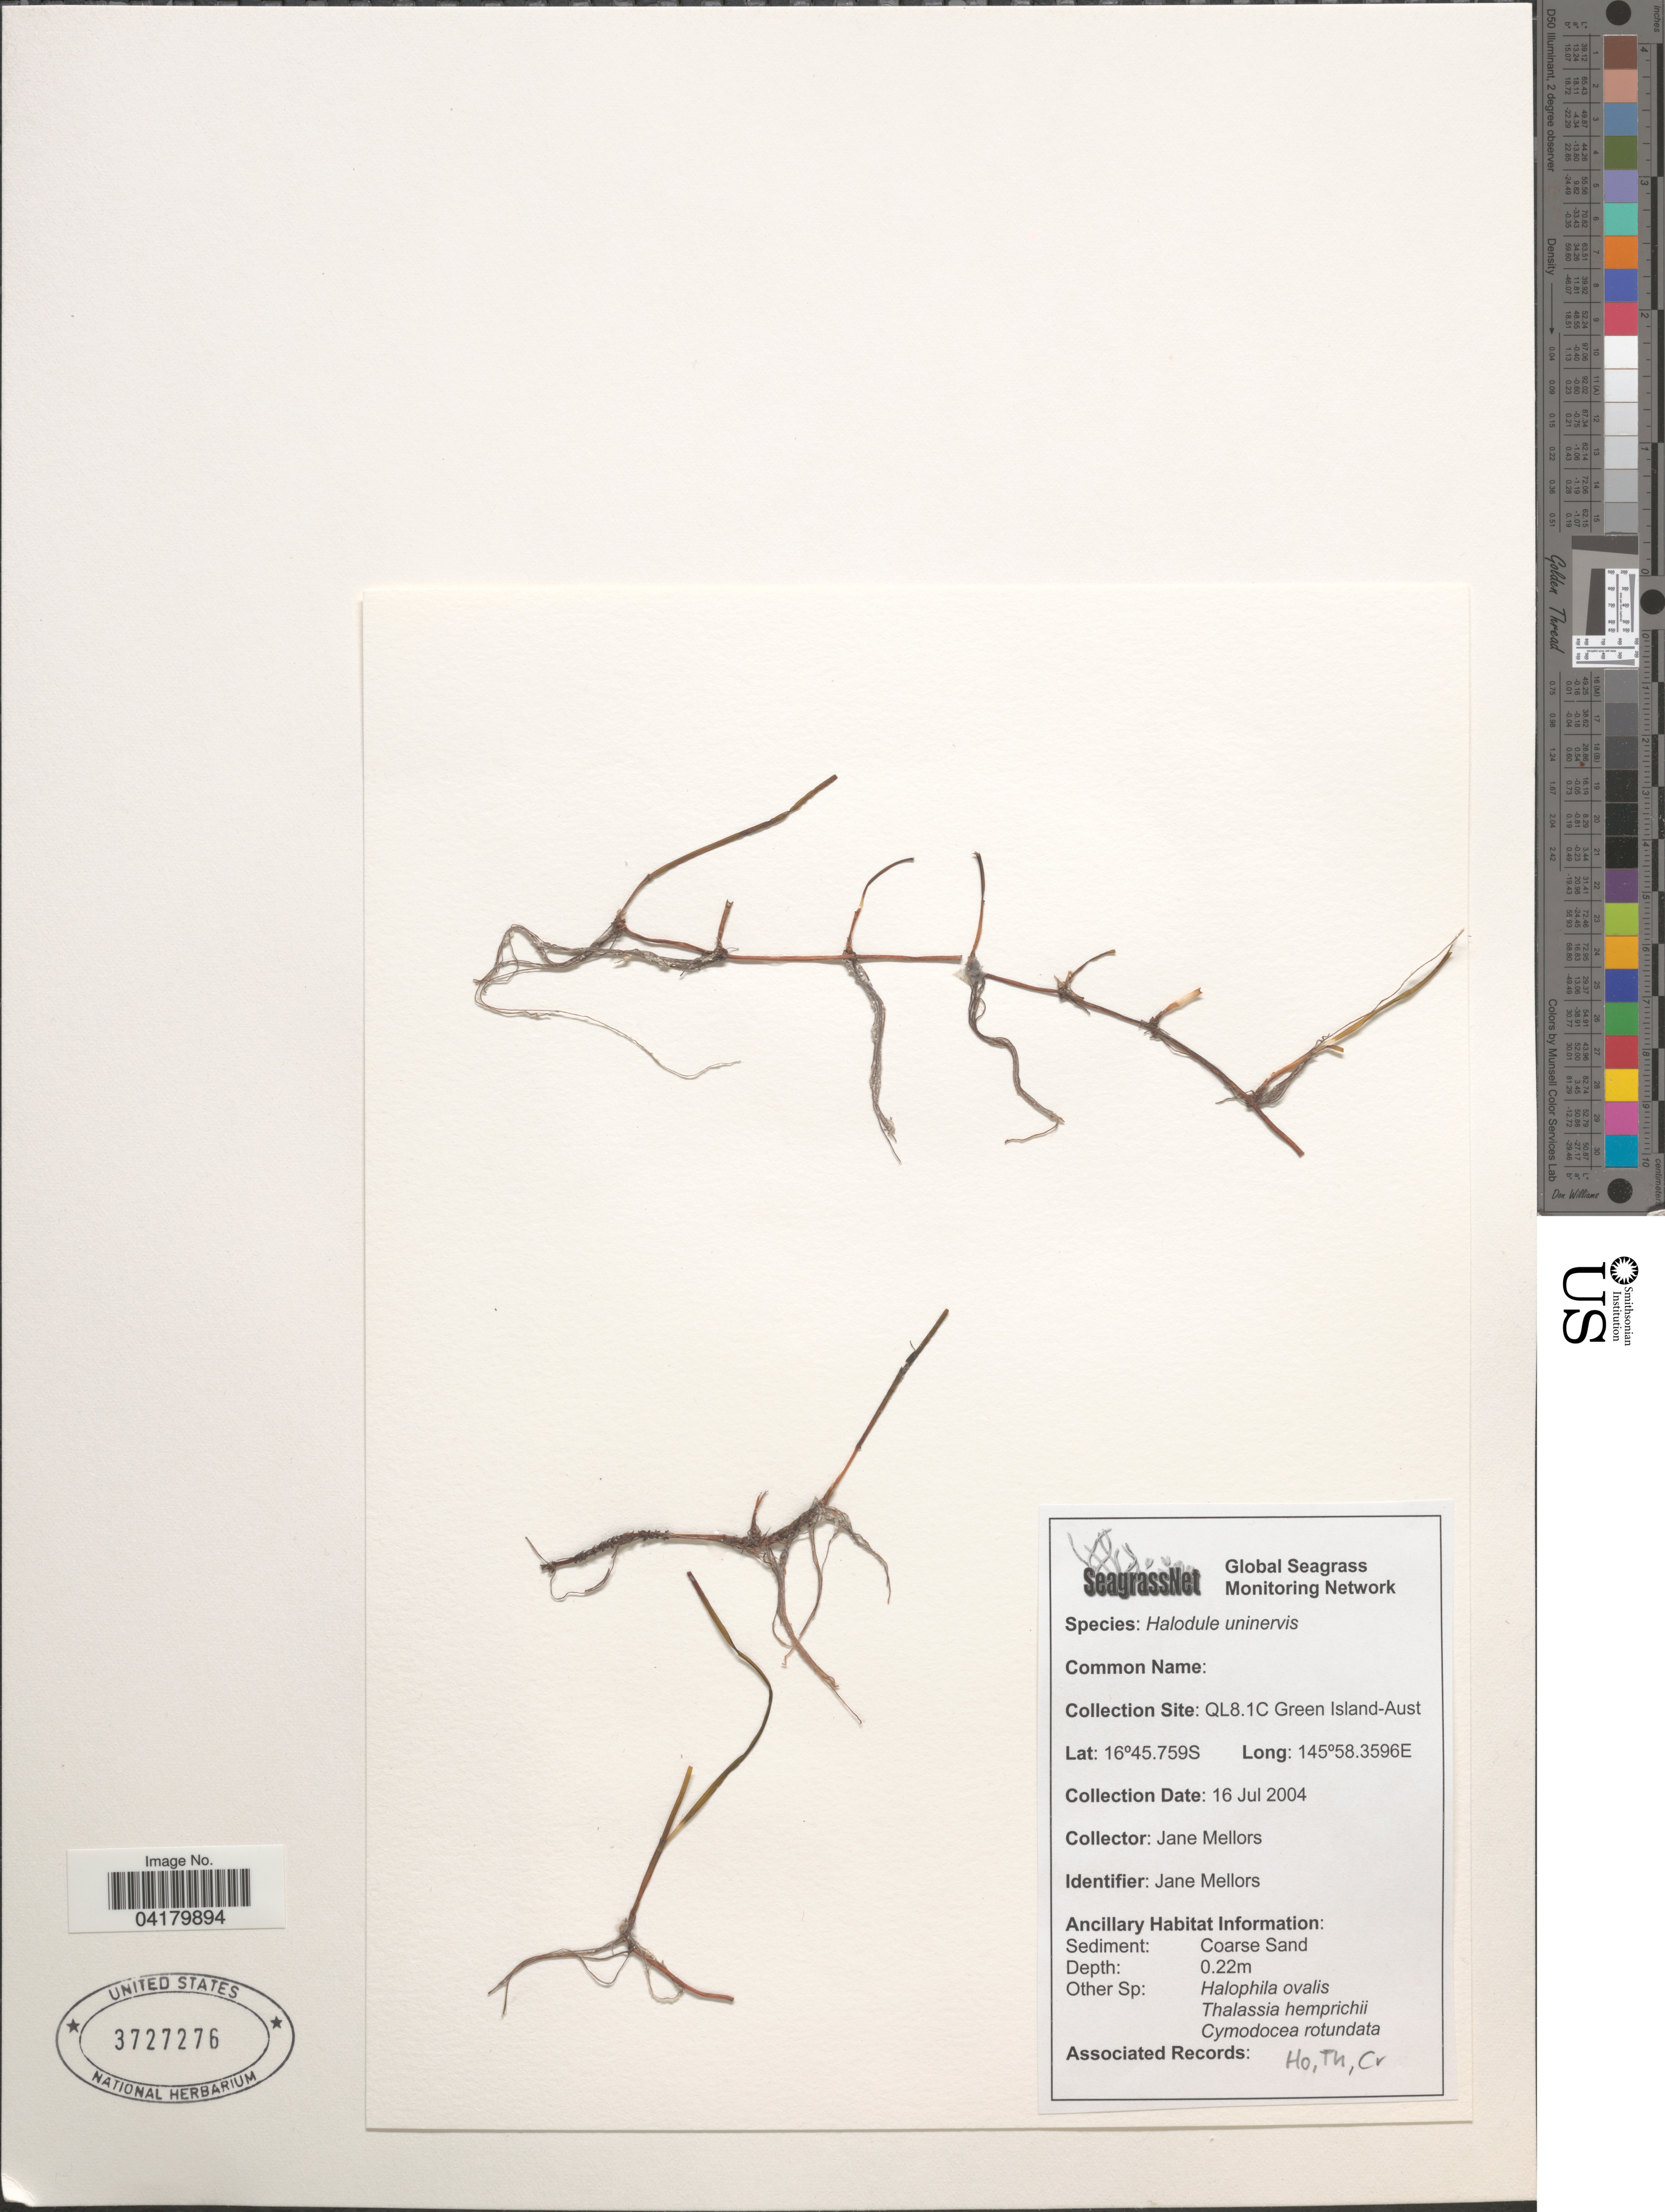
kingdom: Plantae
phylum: Tracheophyta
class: Liliopsida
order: Alismatales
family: Cymodoceaceae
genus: Halodule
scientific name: Halodule uninervis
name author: (Forssk.) Asch.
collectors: J. Mellors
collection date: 2004-07-16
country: Australia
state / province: Queensland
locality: Collection Site: QL8.1C Green Island.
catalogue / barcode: US 3727276